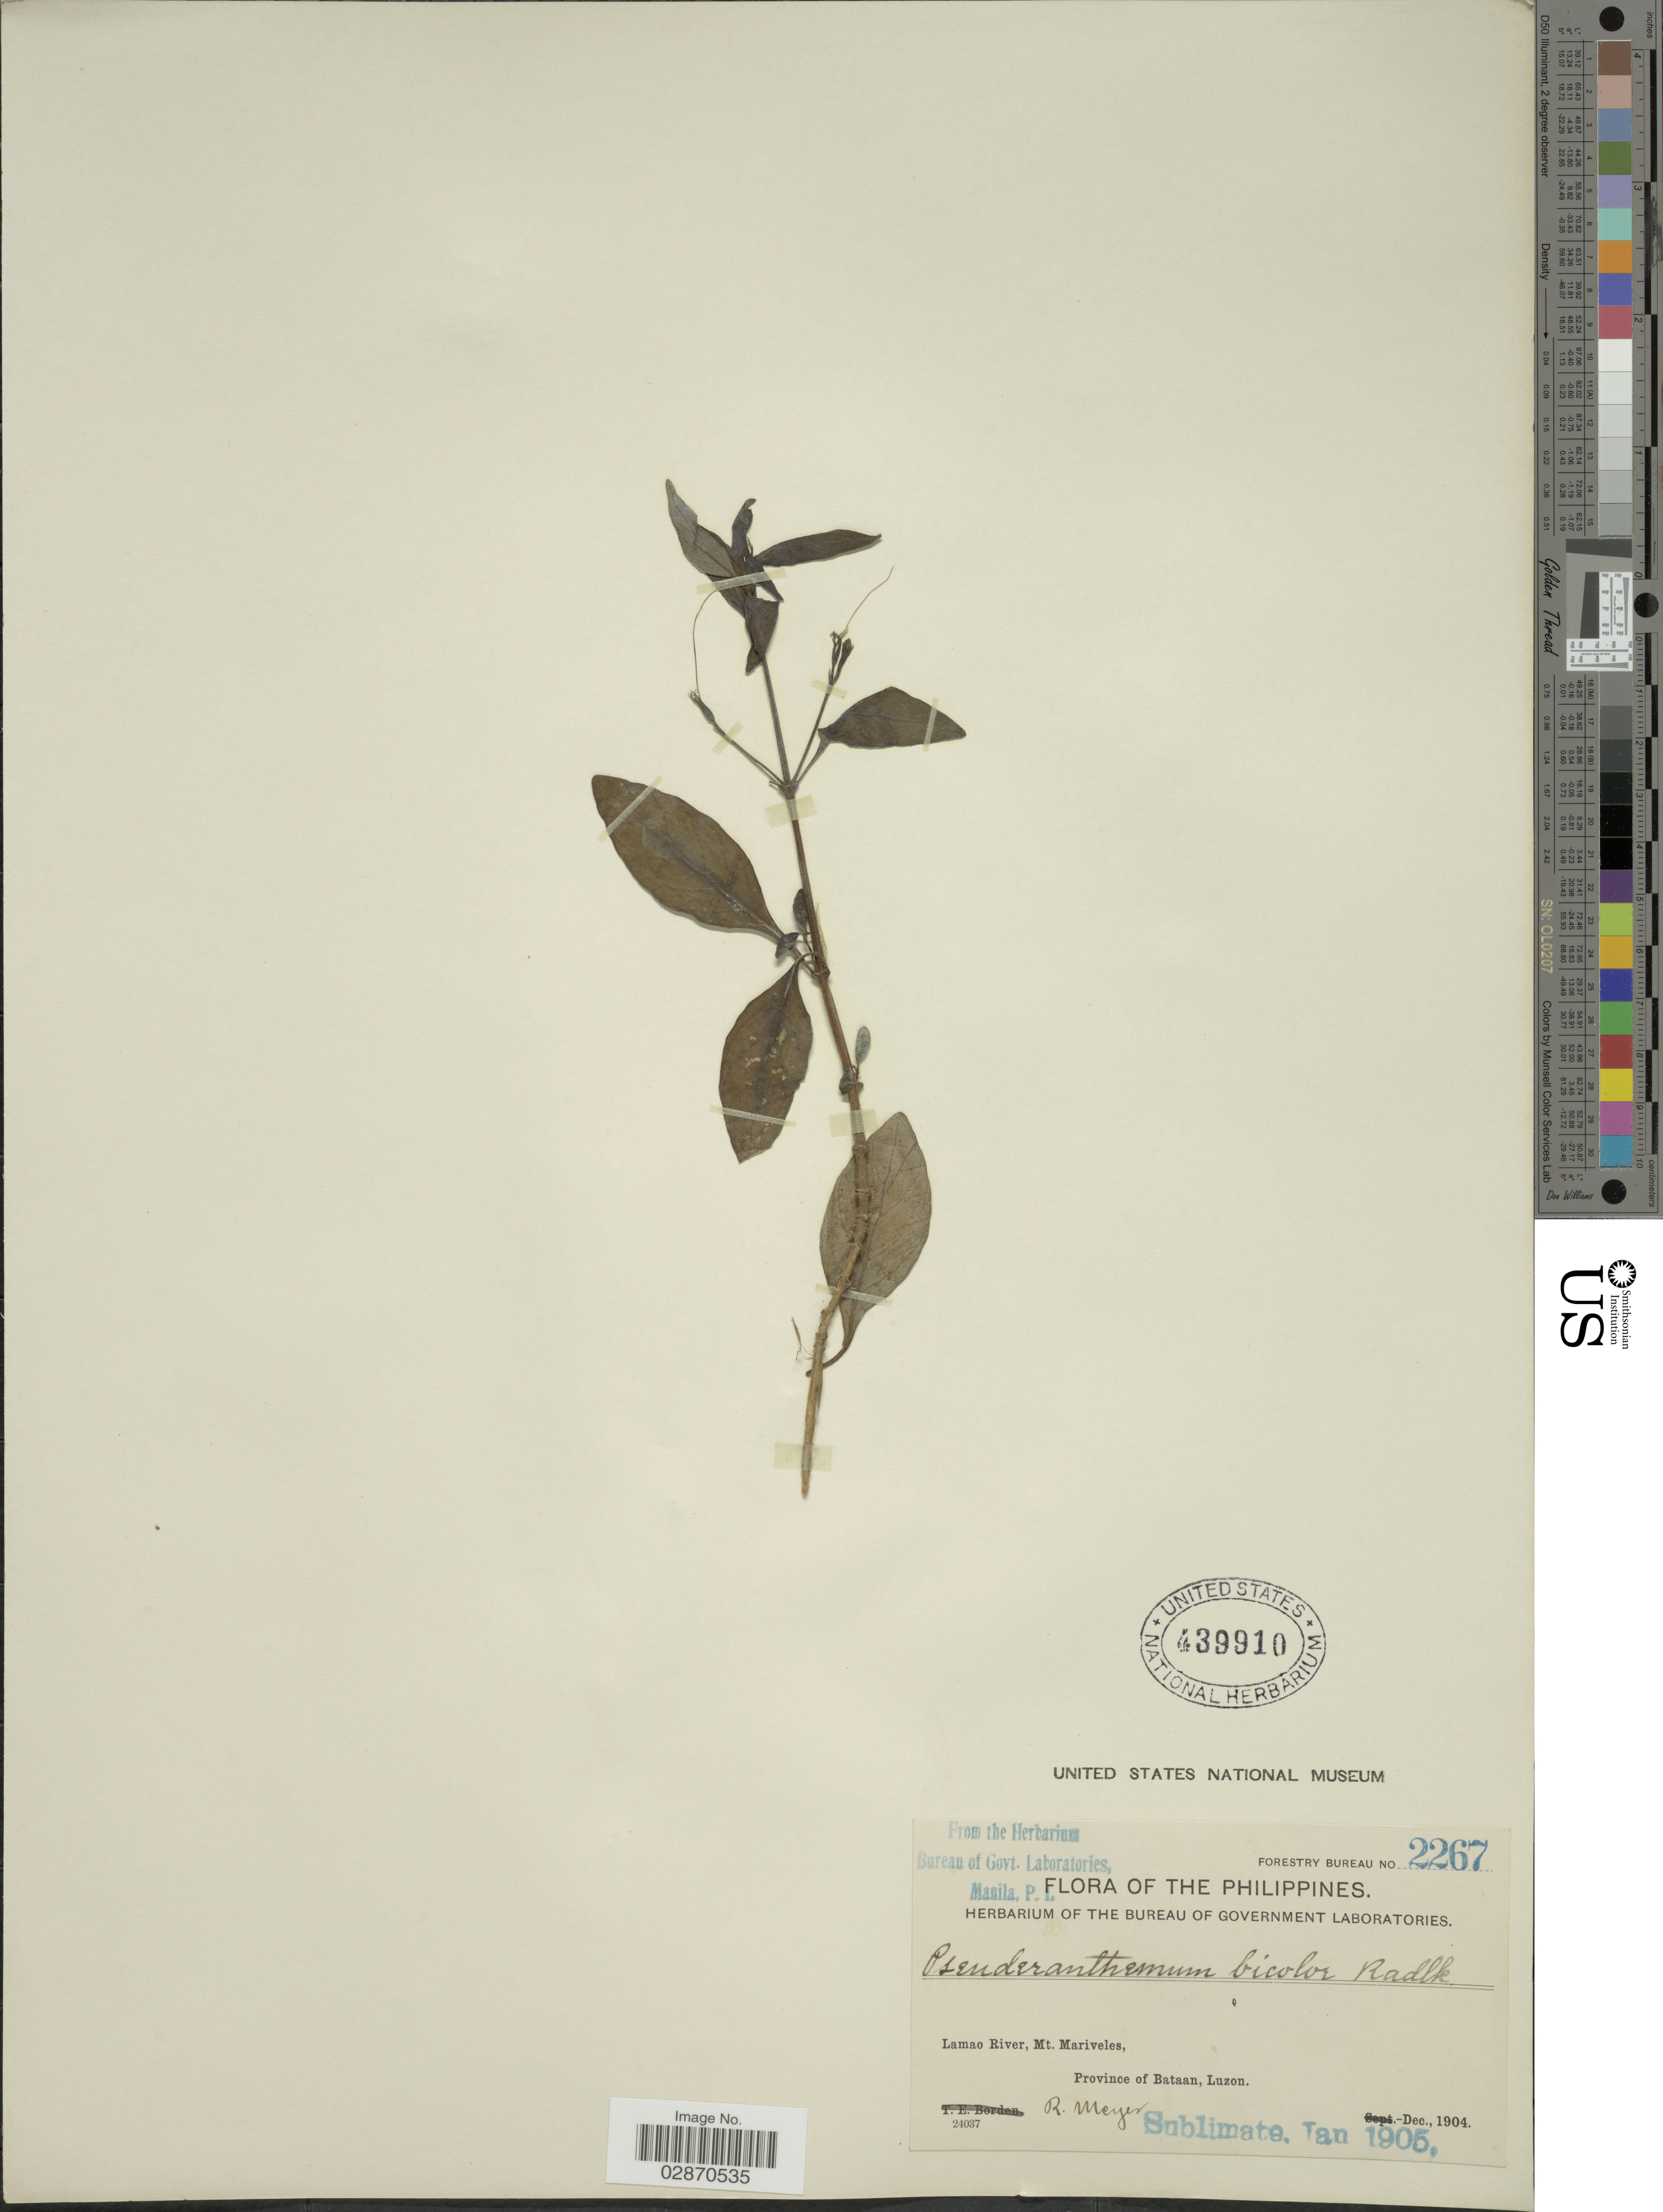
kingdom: Plantae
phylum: Tracheophyta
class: Magnoliopsida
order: Lamiales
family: Acanthaceae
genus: Pseuderanthemum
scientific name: Pseuderanthemum pulchellum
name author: (Andrews) Merr.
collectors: R. Meyer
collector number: Forestry Bureau 2267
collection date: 1904-12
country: Philippines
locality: Lamao River, Mt. Mariveles. Province of Bataan, Luzon.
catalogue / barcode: US 439910